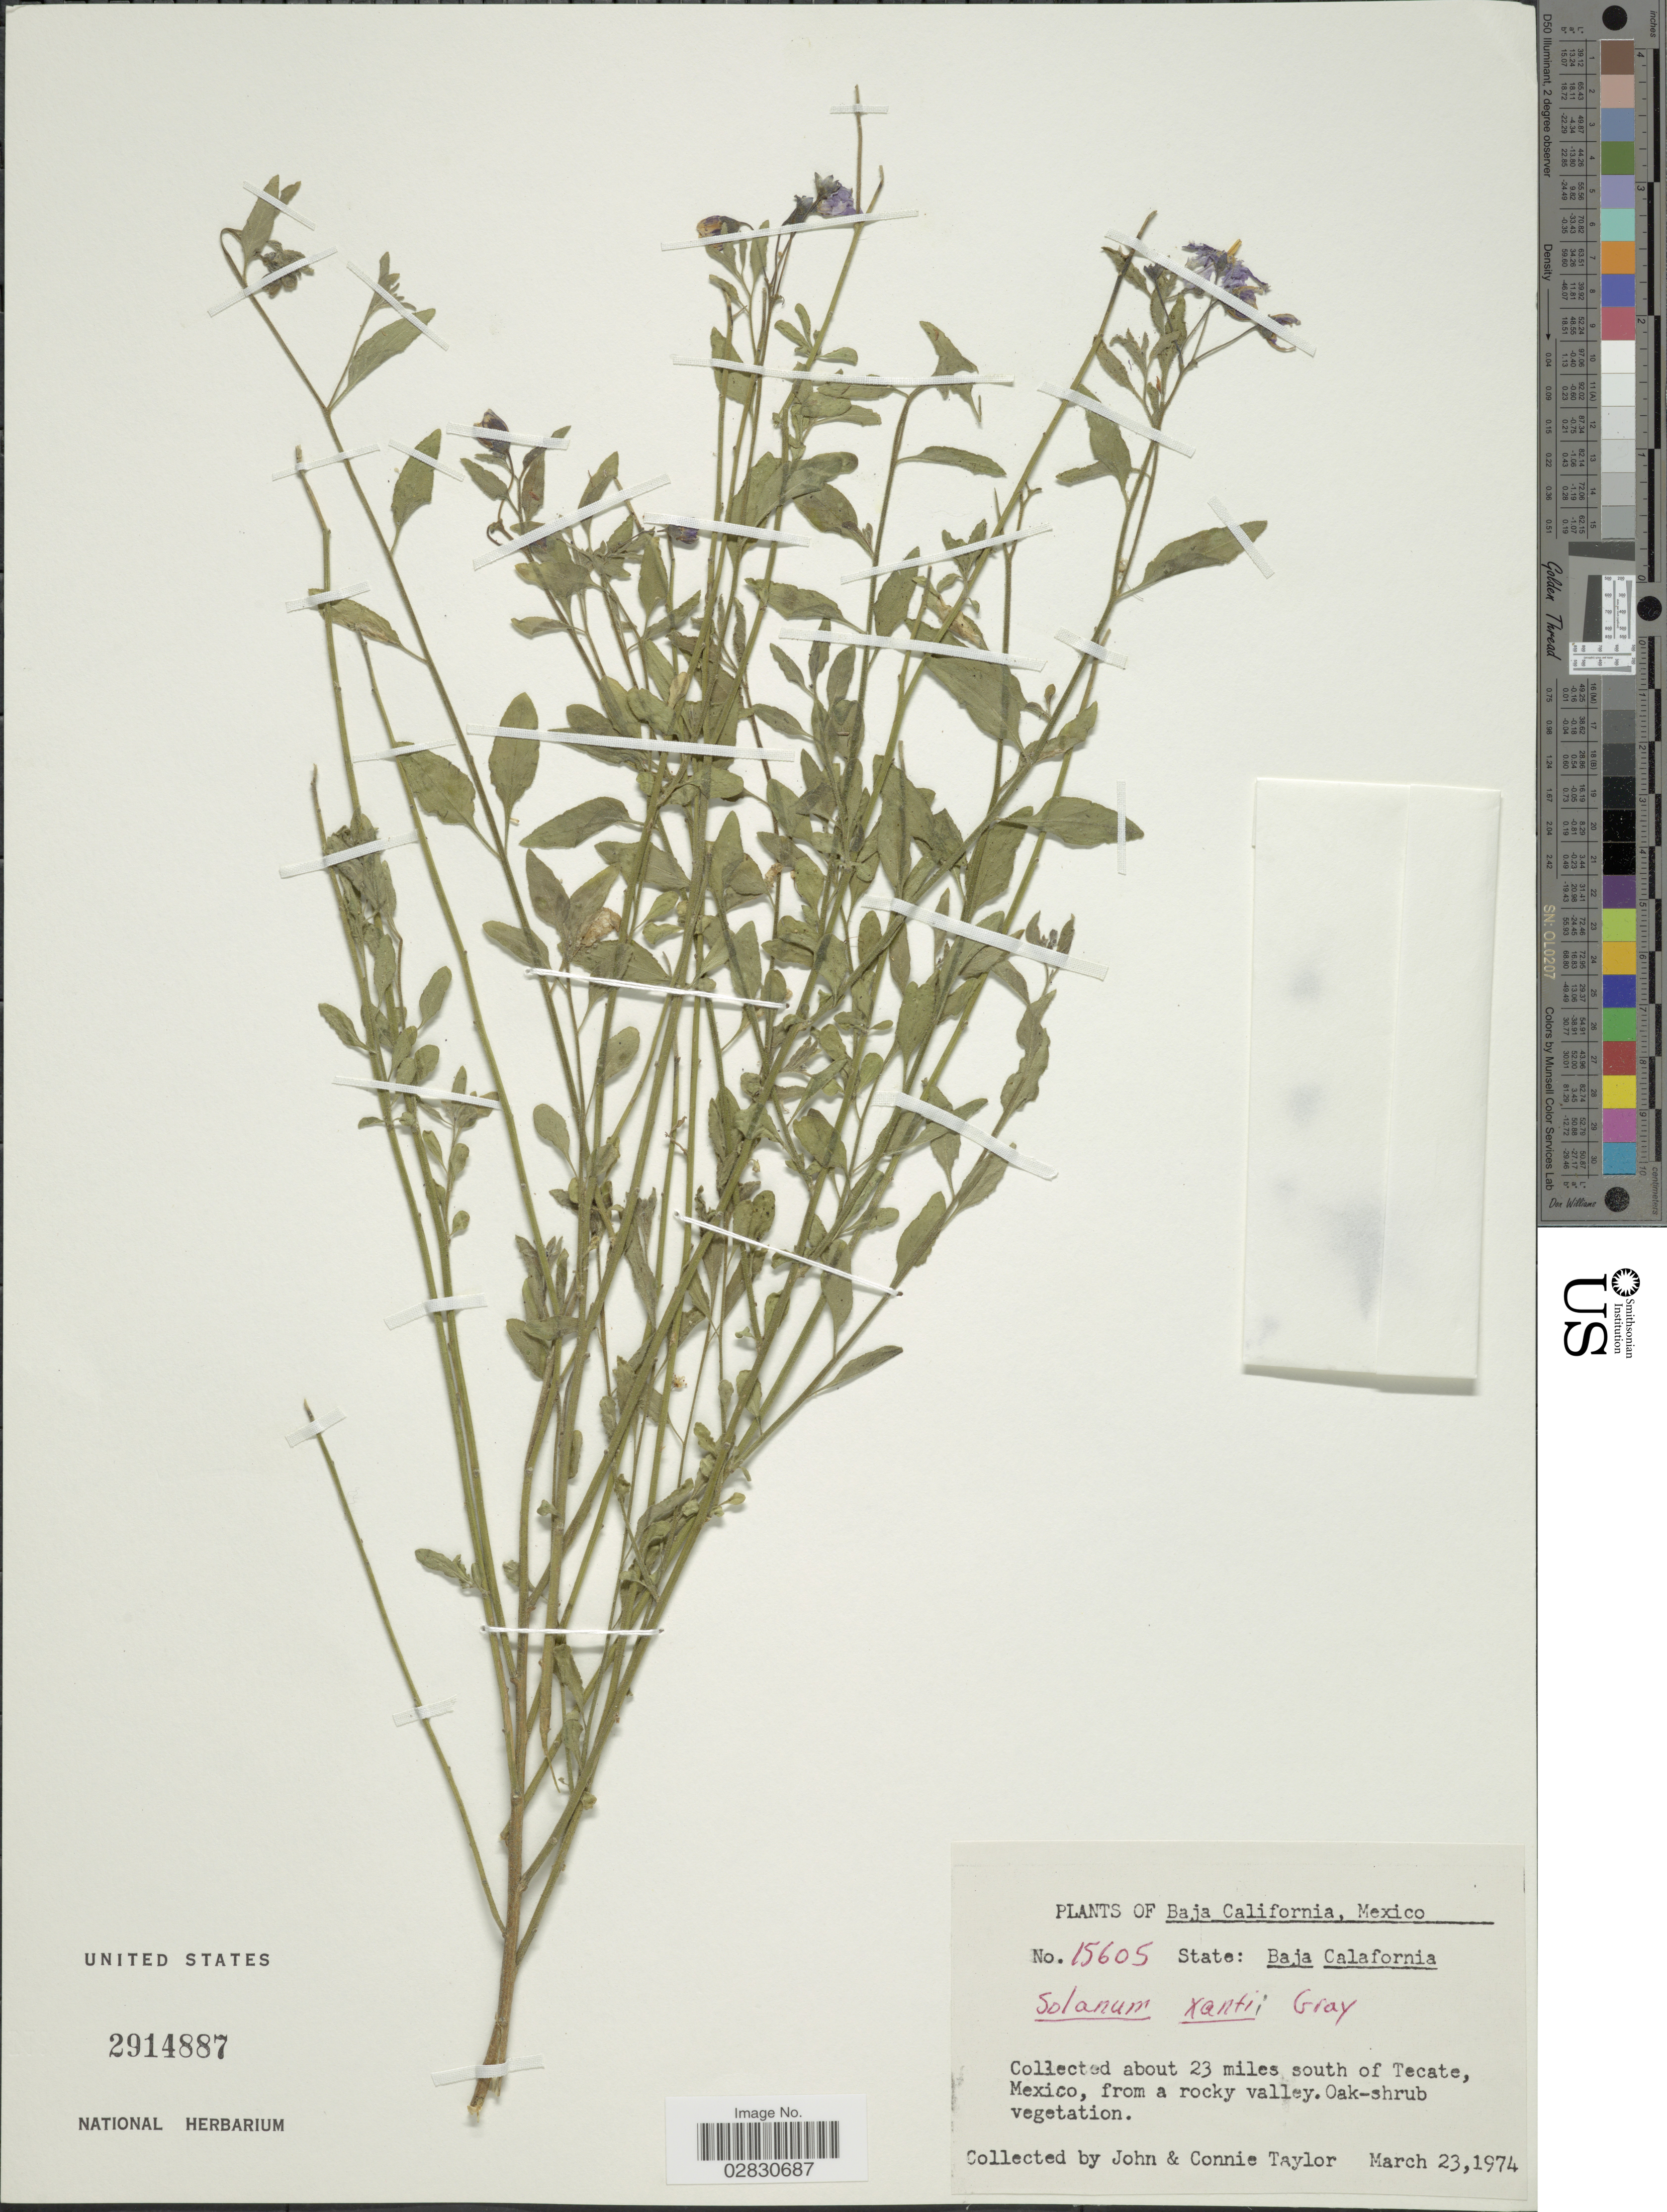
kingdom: Plantae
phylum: Tracheophyta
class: Magnoliopsida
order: Solanales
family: Solanaceae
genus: Solanum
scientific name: Solanum wallacei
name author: (A. Gray) Parish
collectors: J. Taylor & C. Taylor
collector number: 15605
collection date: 1974-03-23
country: Mexico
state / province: Baja California Norte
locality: State: Baja California, about 23 miles south of Tecate, Mexico, from a rocky valley.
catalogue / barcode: US 2914887